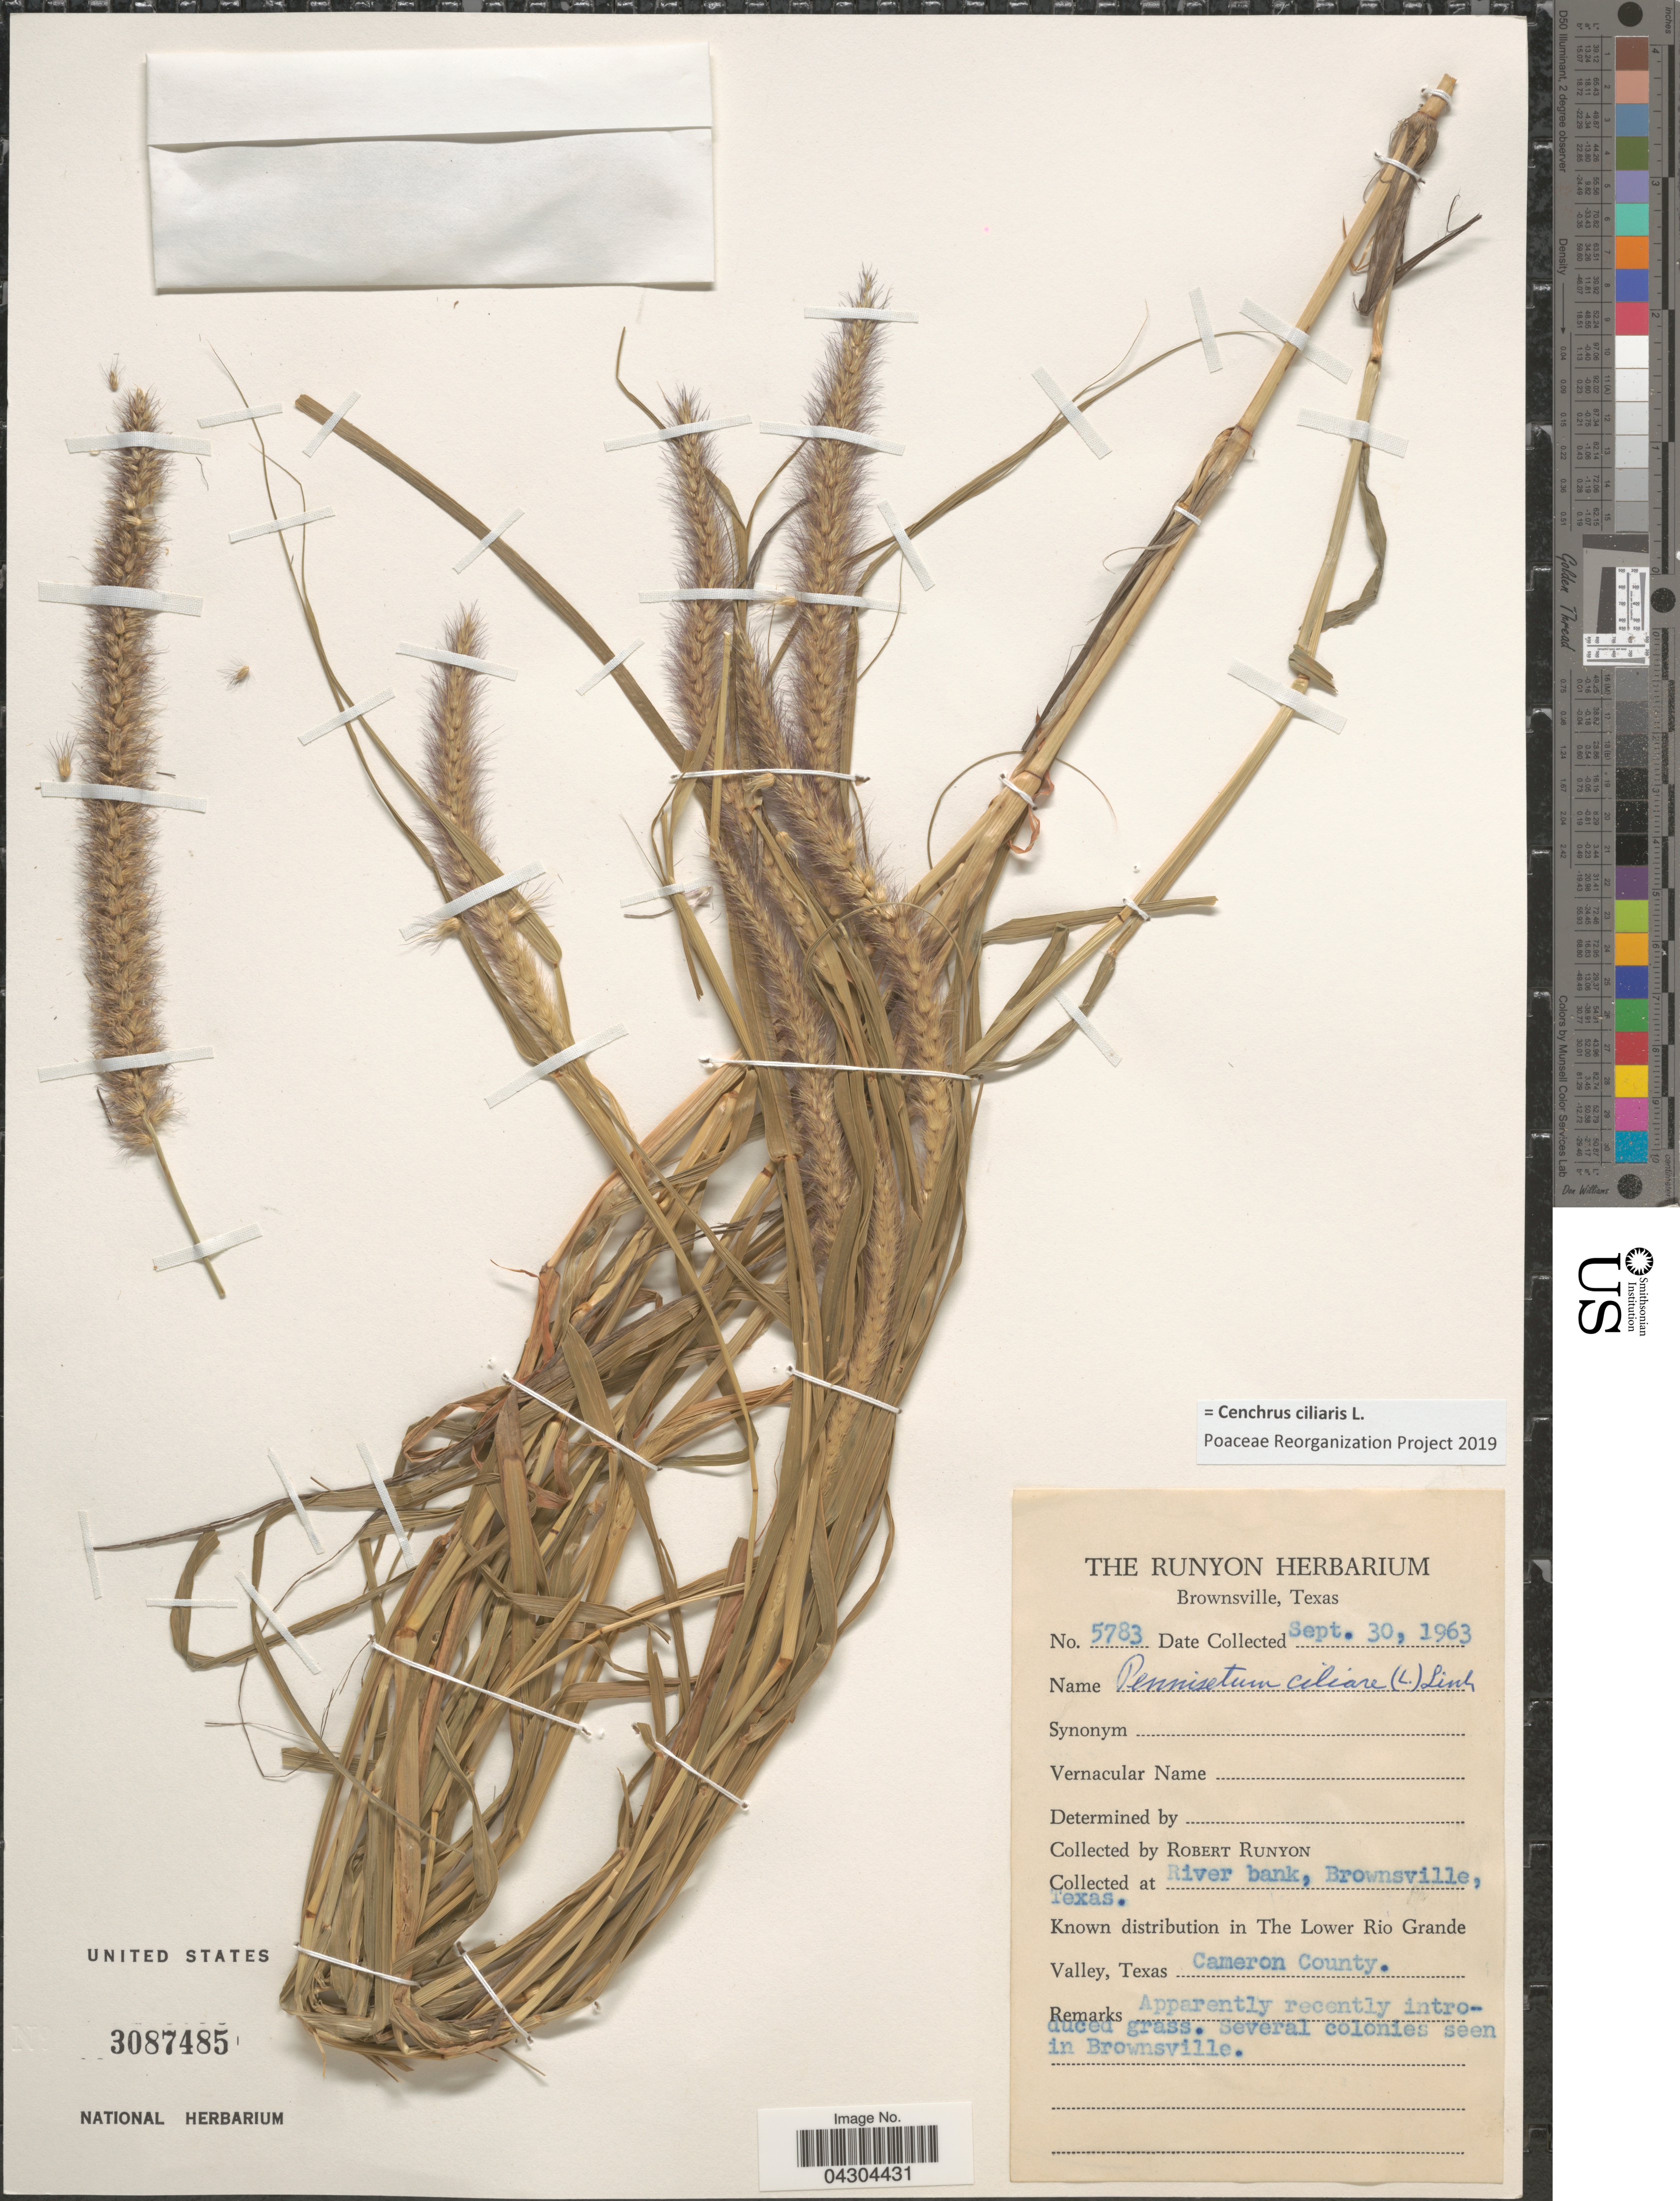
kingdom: Plantae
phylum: Tracheophyta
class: Liliopsida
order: Poales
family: Poaceae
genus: Cenchrus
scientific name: Cenchrus ciliaris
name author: L.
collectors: R. Runyon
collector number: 5783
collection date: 1963-09-30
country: United States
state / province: Texas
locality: River bank, Brownsville. In The Lower Rio Grande Valley, Texas Cameron County.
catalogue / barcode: US 3087485